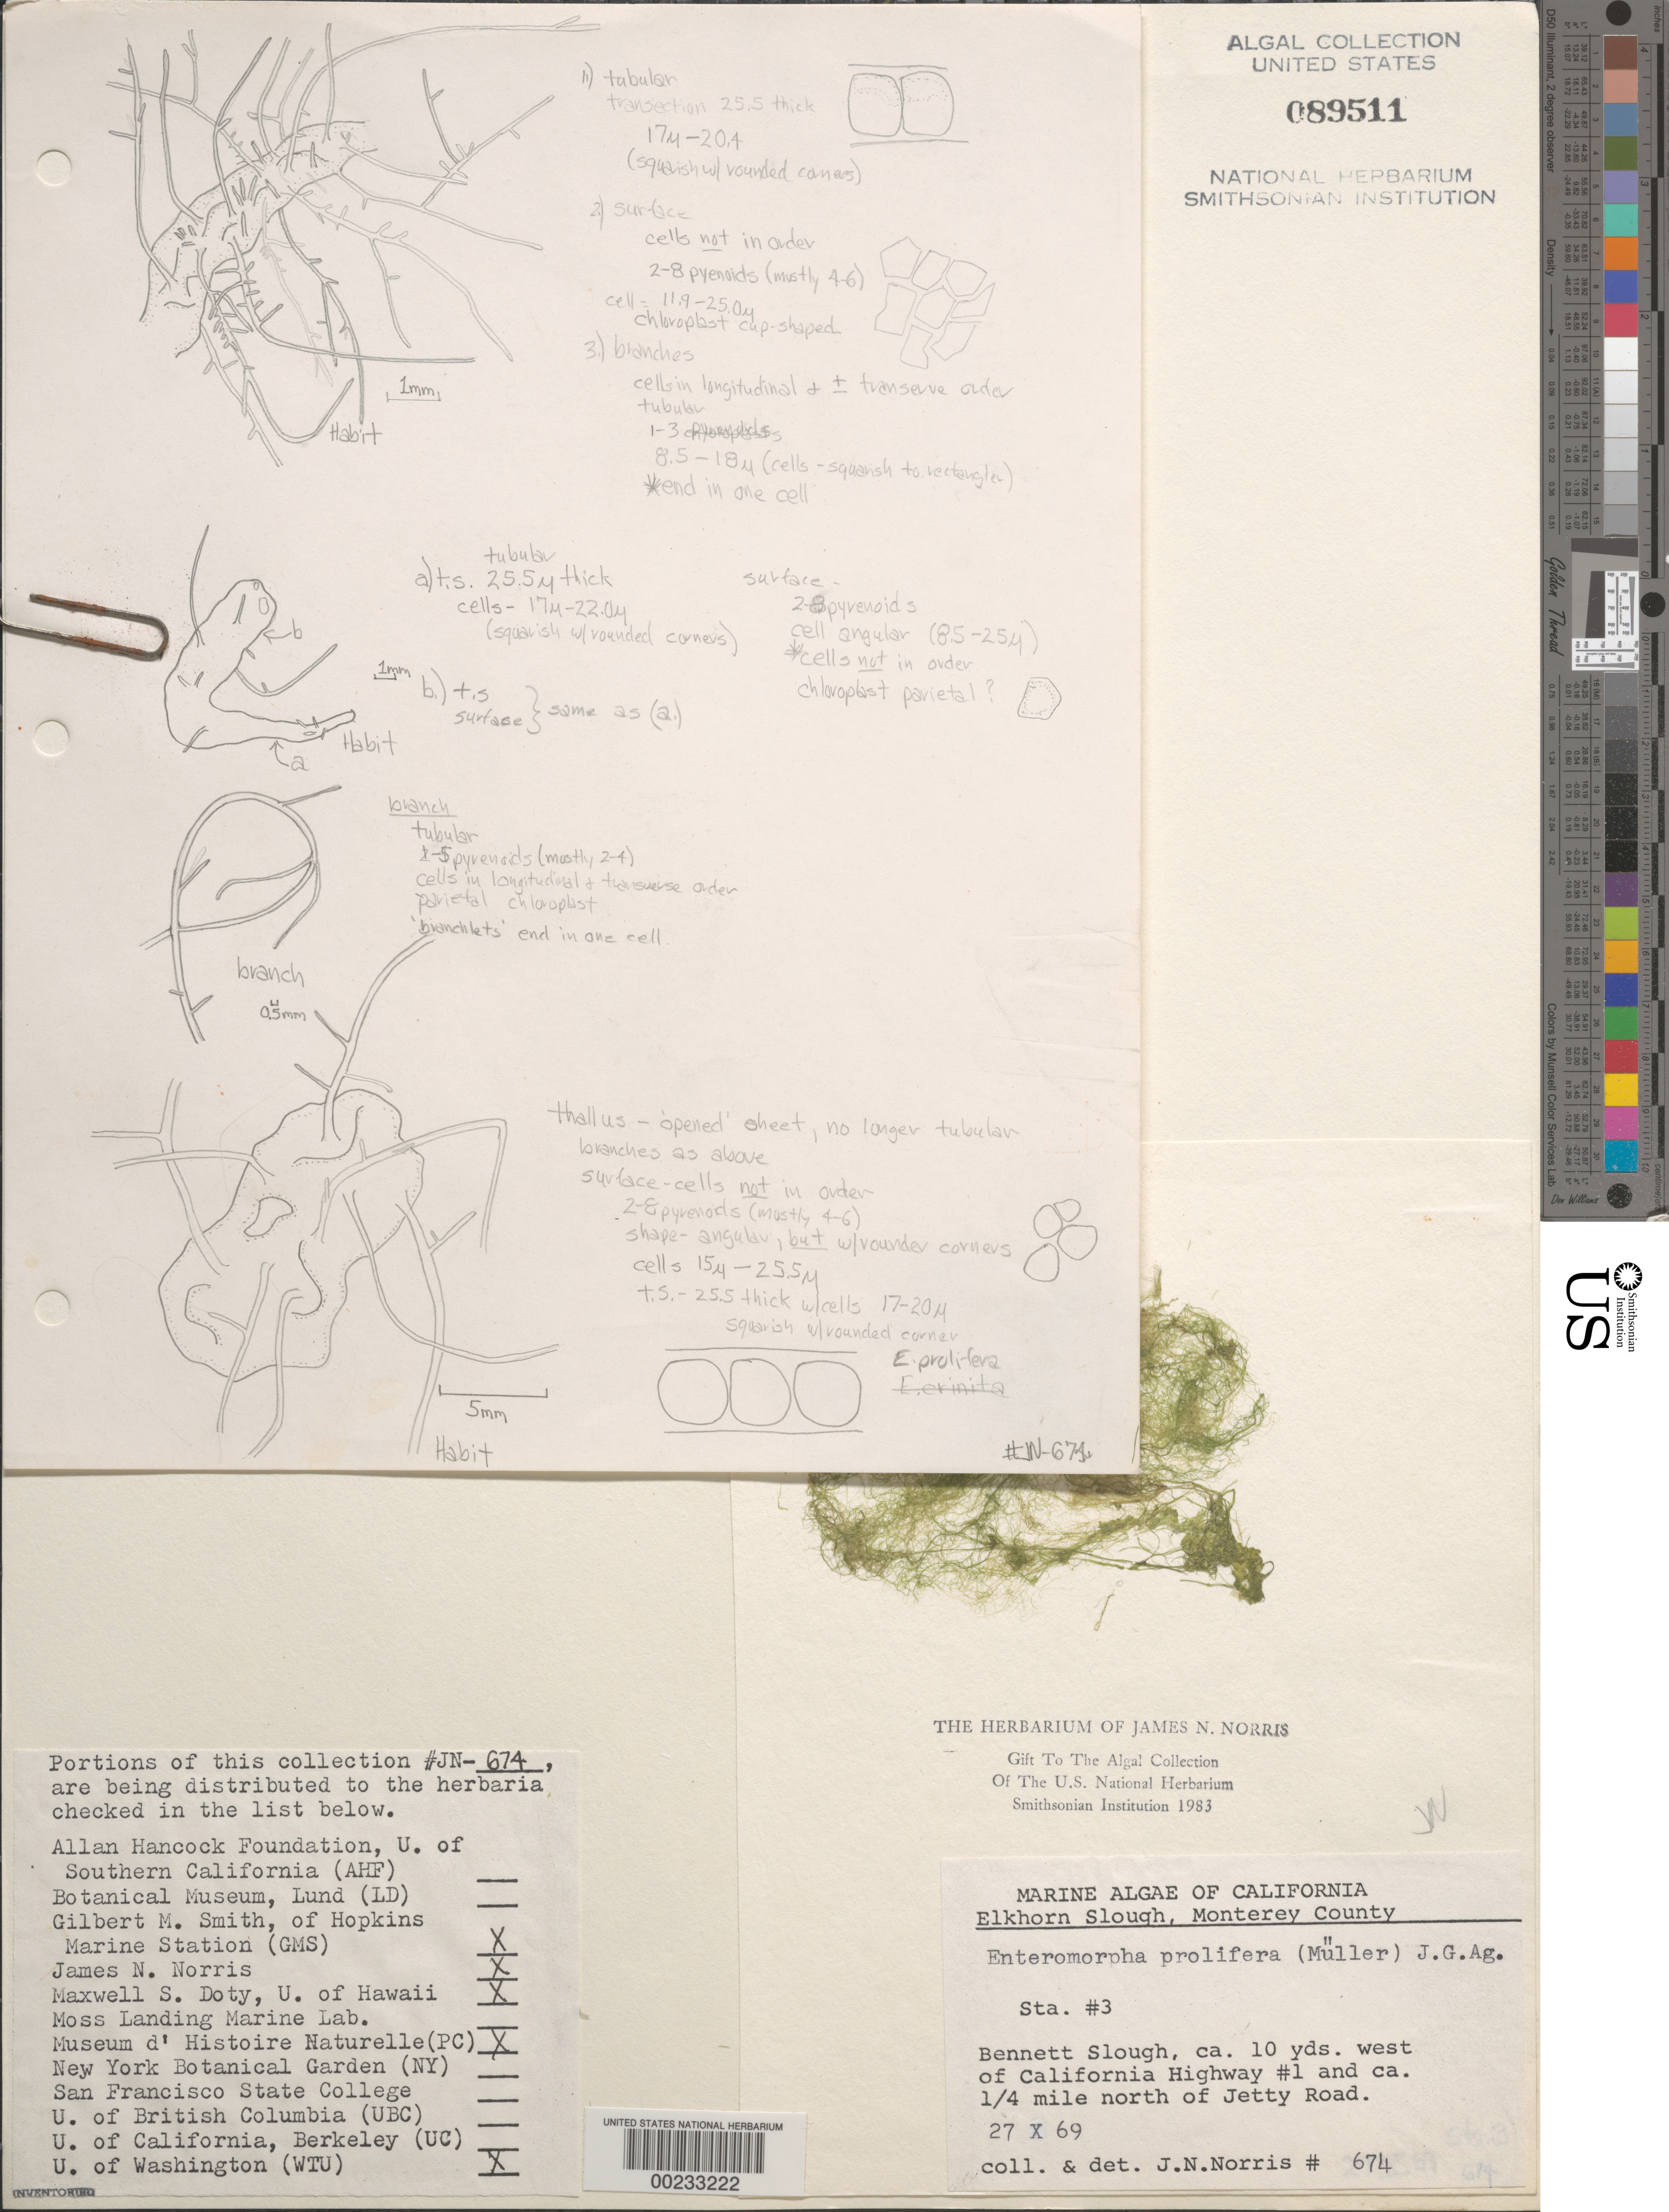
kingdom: Plantae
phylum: Chlorophyta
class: Ulvophyceae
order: Ulvales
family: Ulvaceae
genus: Ulva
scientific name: Ulva prolifera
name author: O.F. Müller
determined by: Algae name updating Project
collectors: J. N. Norris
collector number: JN-674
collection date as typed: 27 Oct 1969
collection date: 1969-10-27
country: United States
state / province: California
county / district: Monterey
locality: Bennett Slough, Elkhorn Slough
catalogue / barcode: US 89511